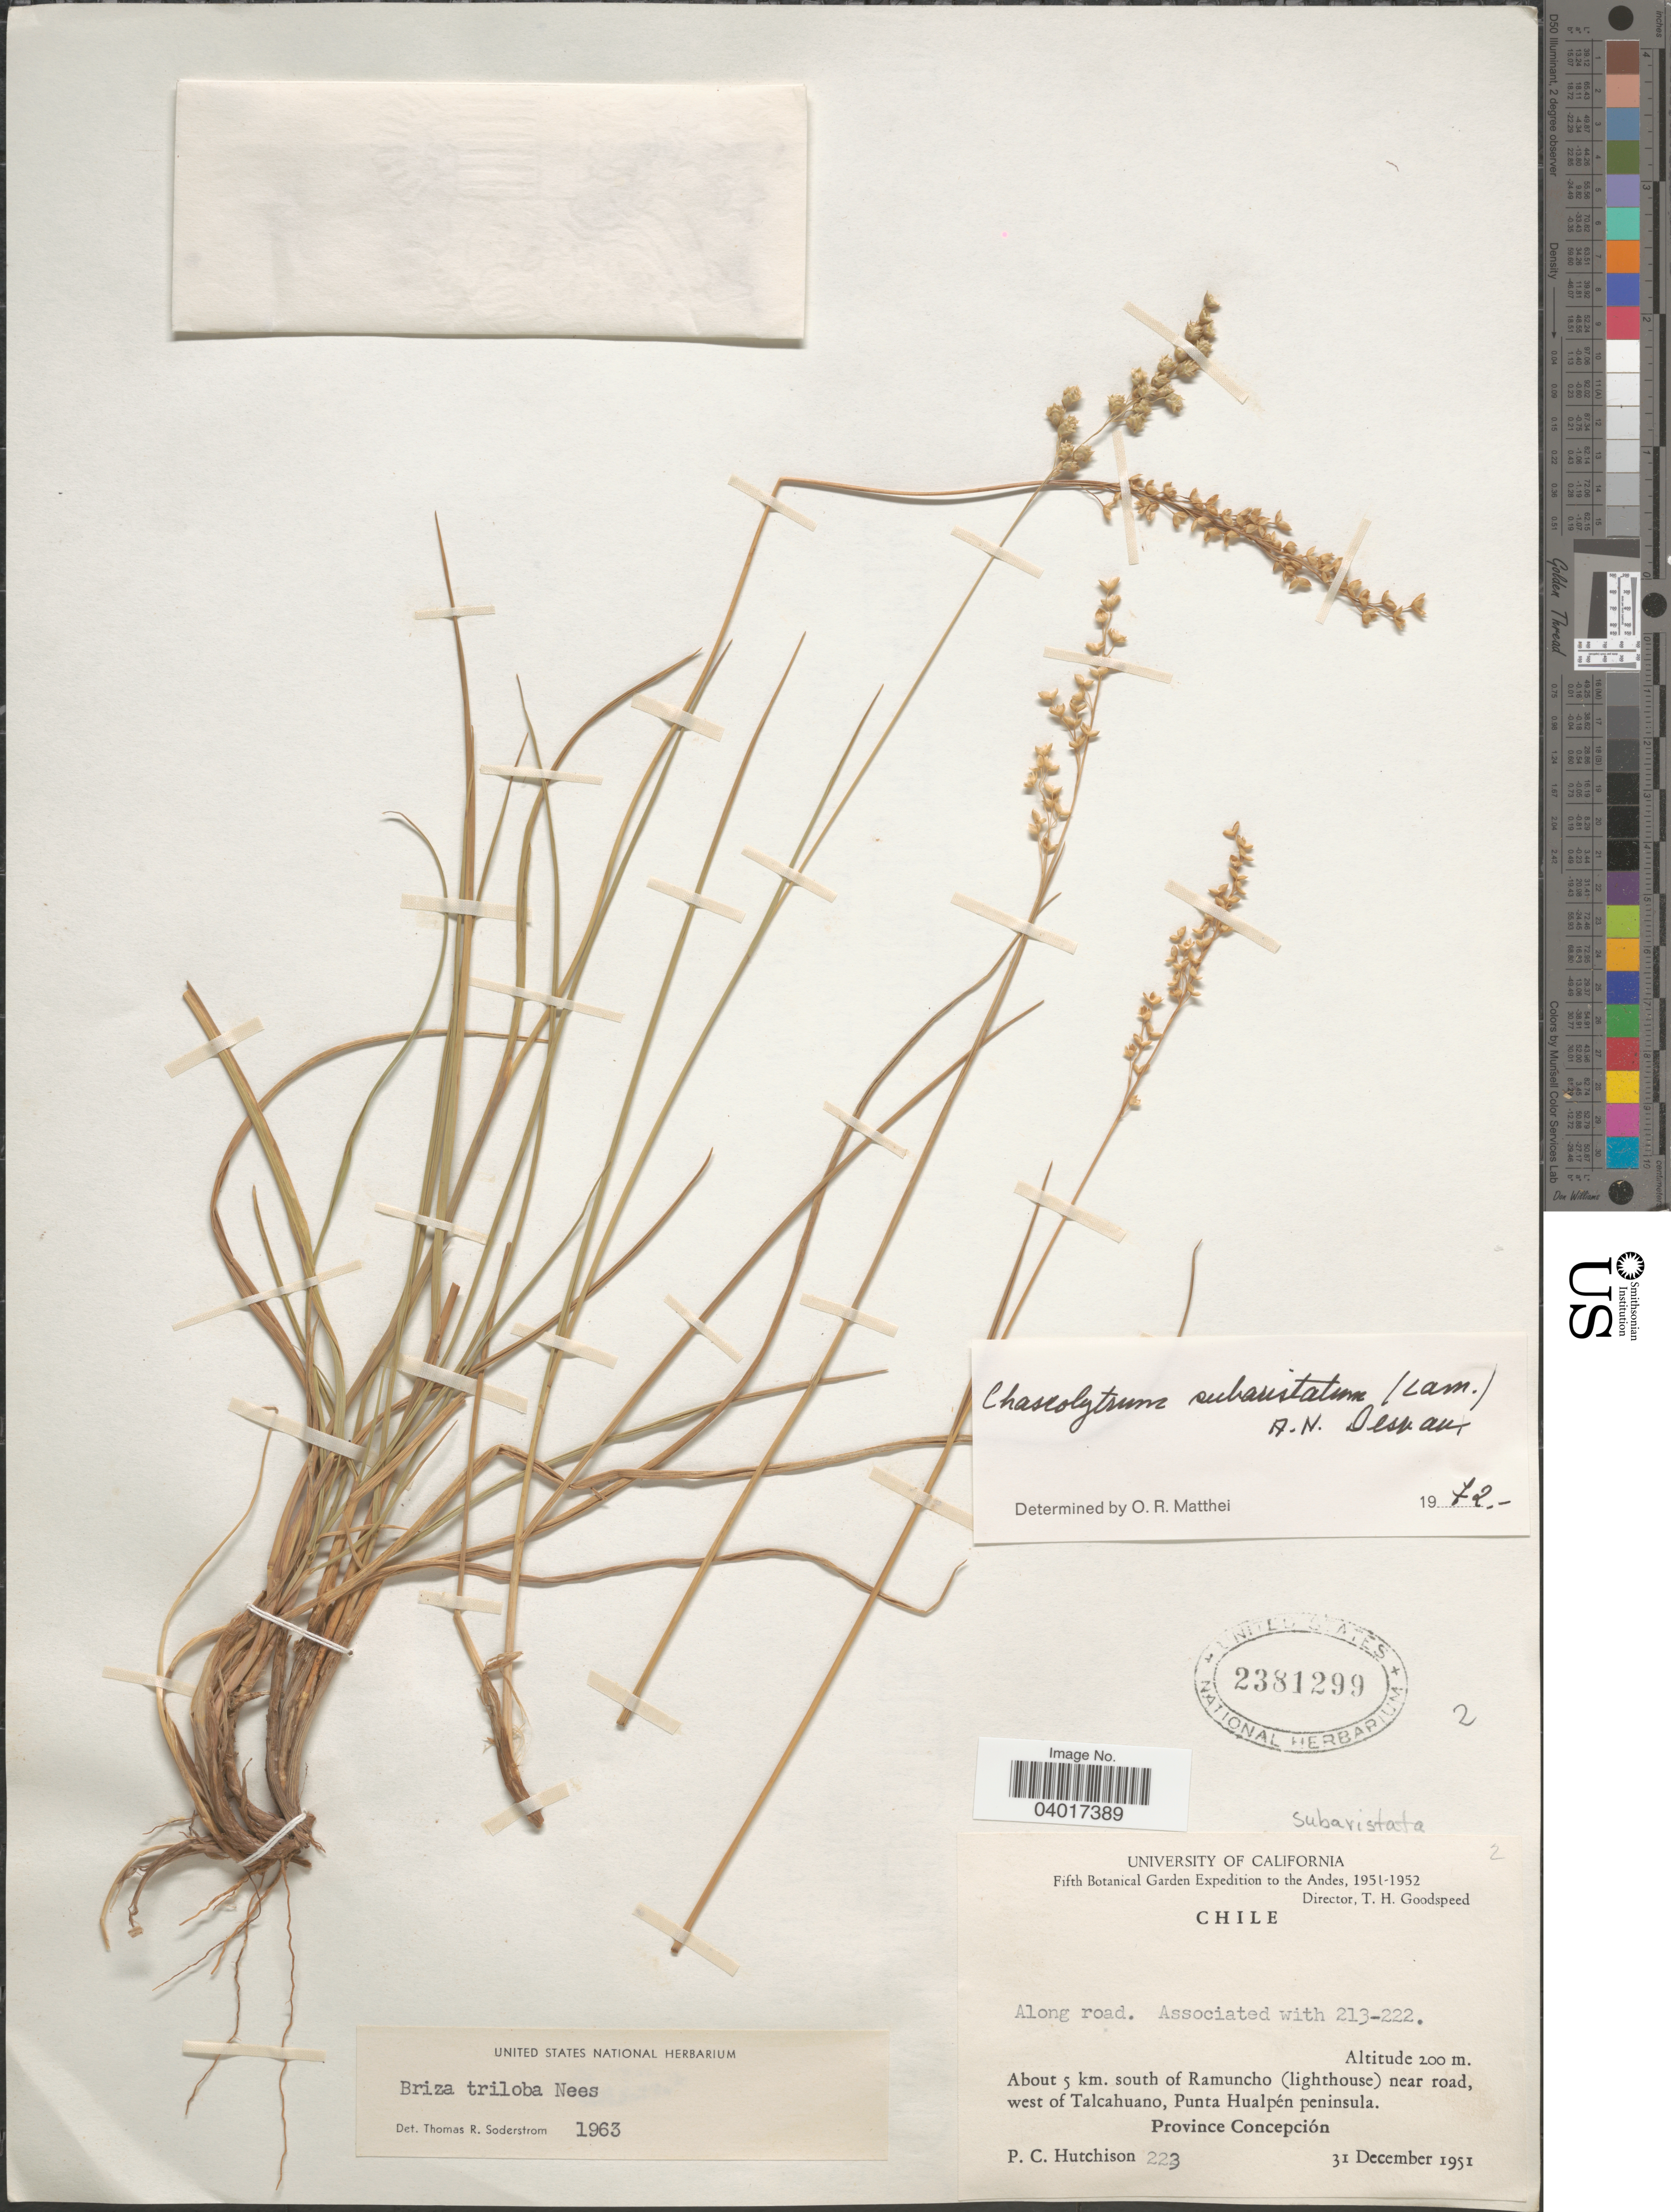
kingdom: Plantae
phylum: Tracheophyta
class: Liliopsida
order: Poales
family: Poaceae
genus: Chascolytrum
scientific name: Chascolytrum subaristatum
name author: (Lam.) Desv.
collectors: P. C. Hutchison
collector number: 223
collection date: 1951-12-31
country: Chile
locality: About 5 km. south of Ramuncho (lighthouse) near road, west of Talcahuano, Punta Hualpén peninsula. Province Concepción.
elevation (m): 200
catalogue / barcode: US 2381299